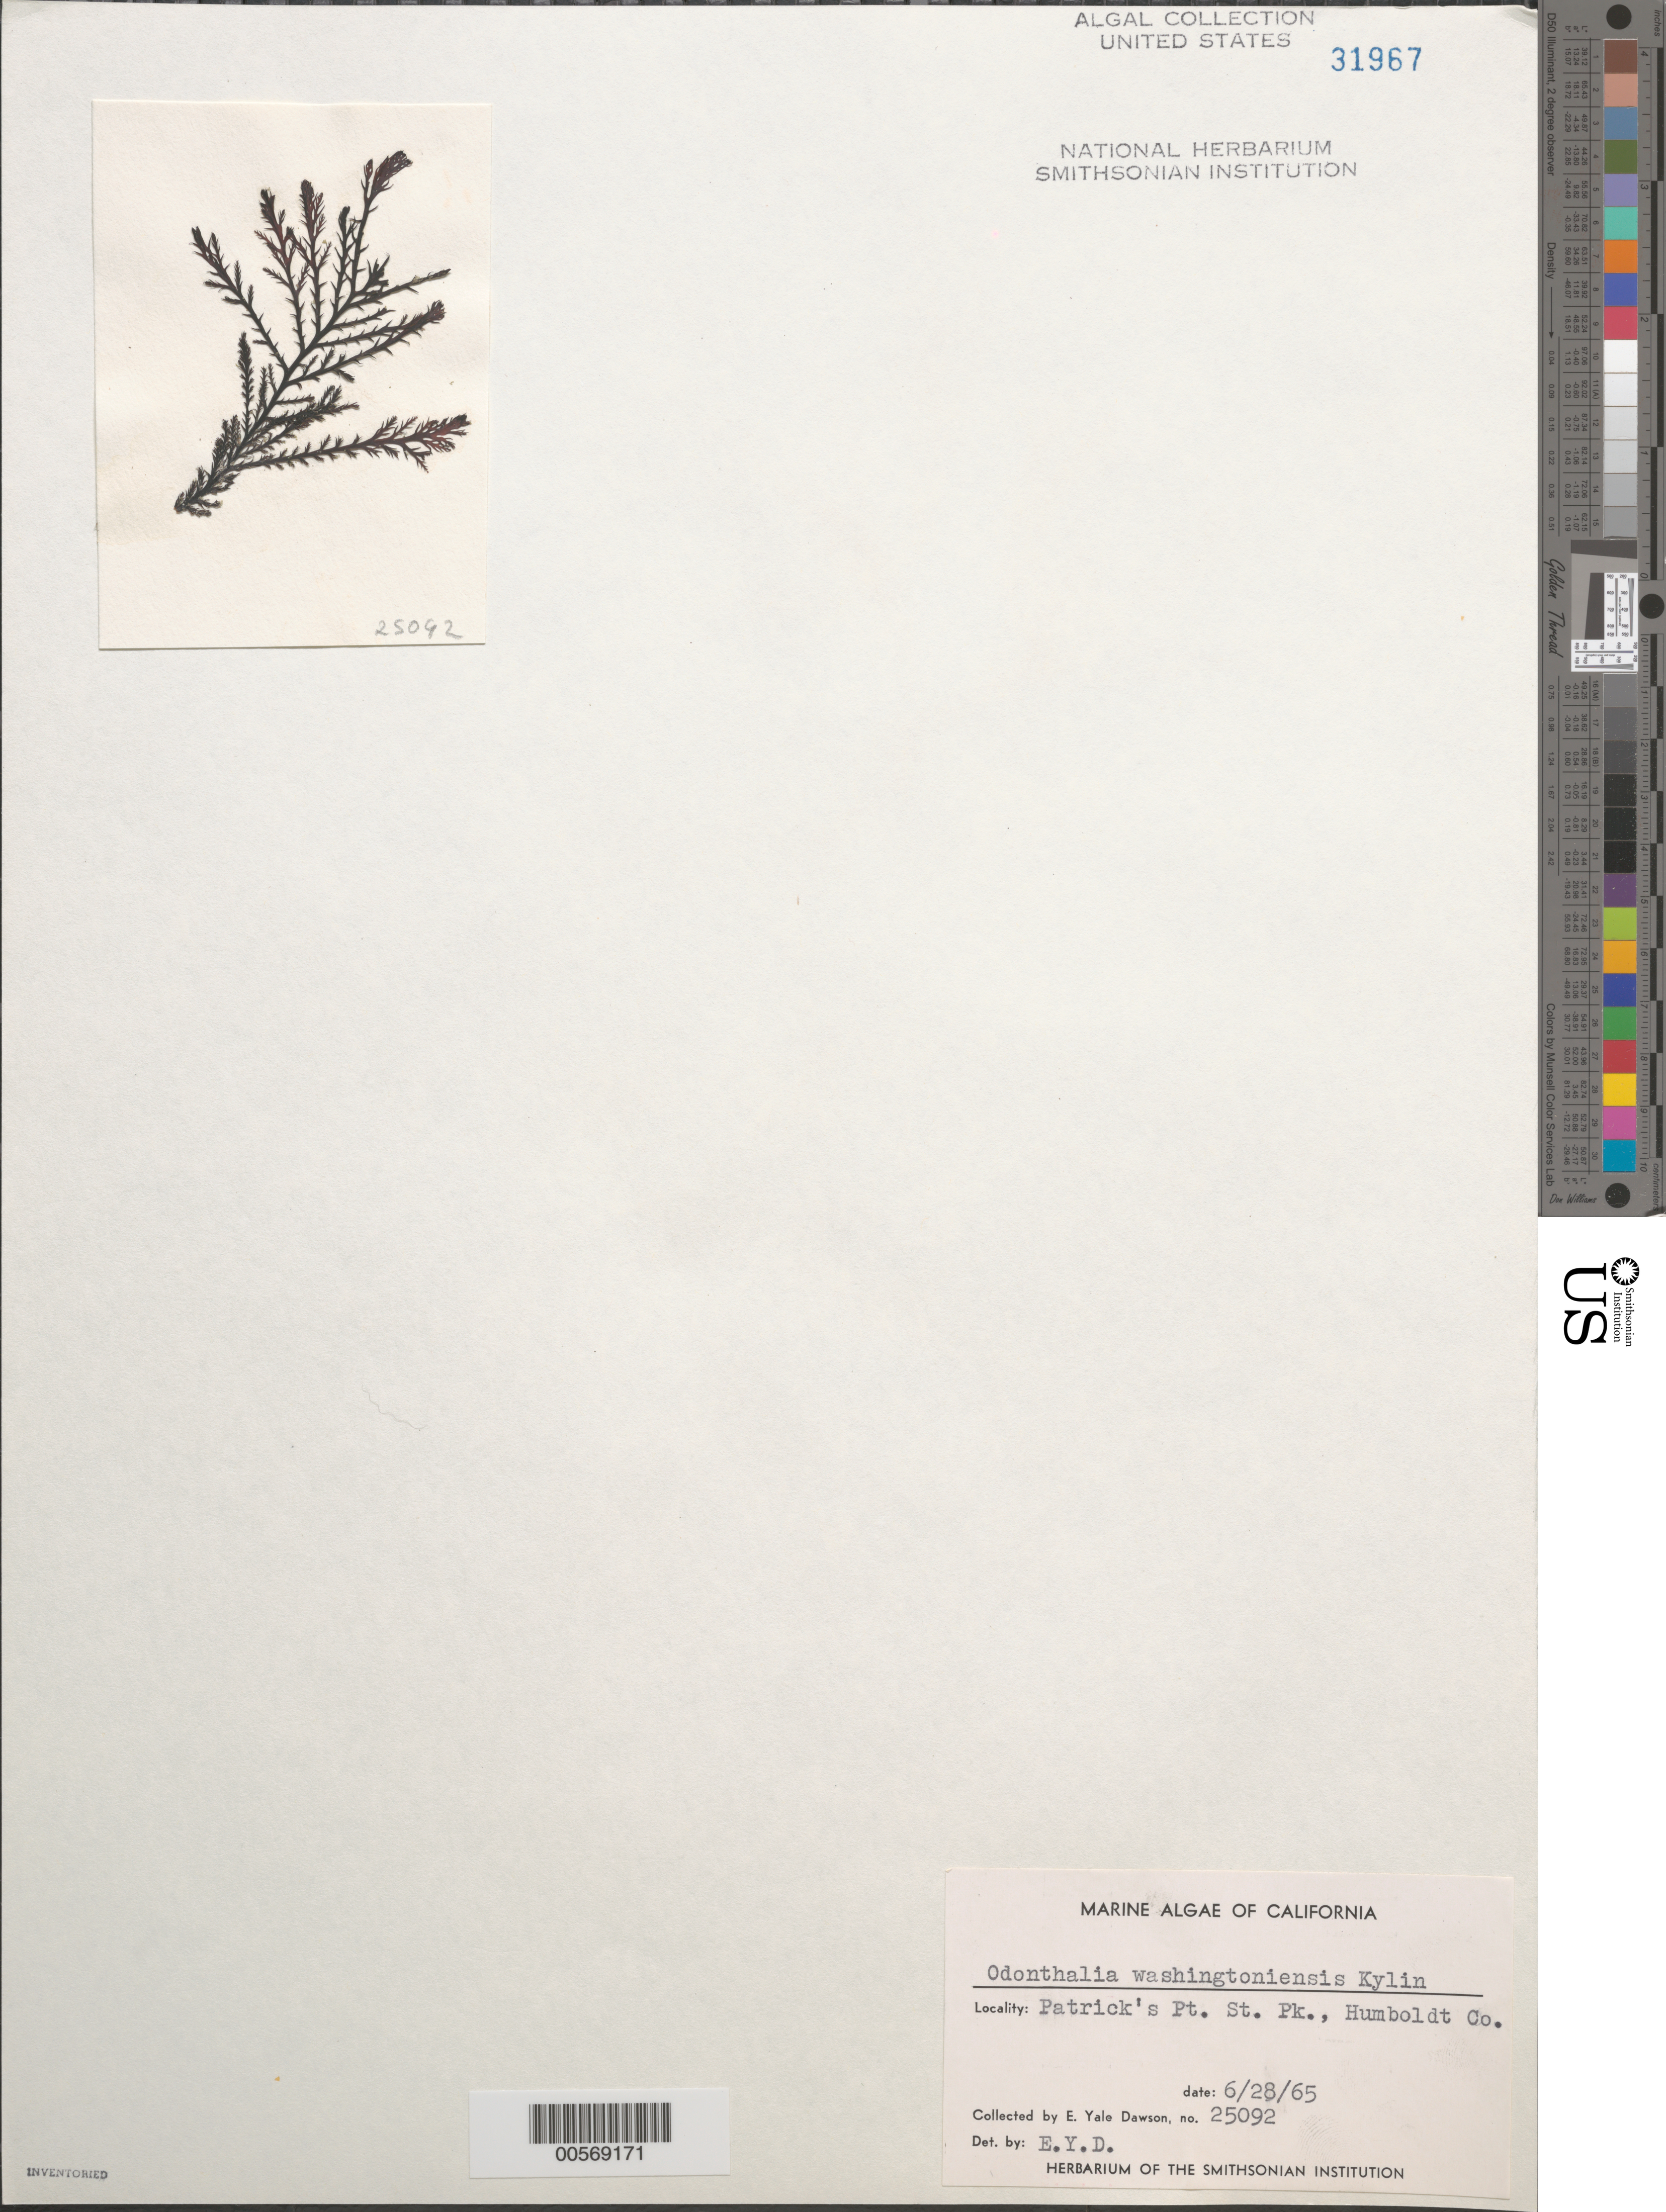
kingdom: Plantae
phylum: Rhodophyta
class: Florideophyceae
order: Ceramiales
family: Rhodomelaceae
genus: Odonthalia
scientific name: Odonthalia washingtoniensis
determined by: Dawson, E. Y.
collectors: E. Y. Dawson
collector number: EYD 25092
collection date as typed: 28 Jun 1965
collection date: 1965-06-28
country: United States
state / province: California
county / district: Humboldt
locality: Patrick's Point State Park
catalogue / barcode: US 31967